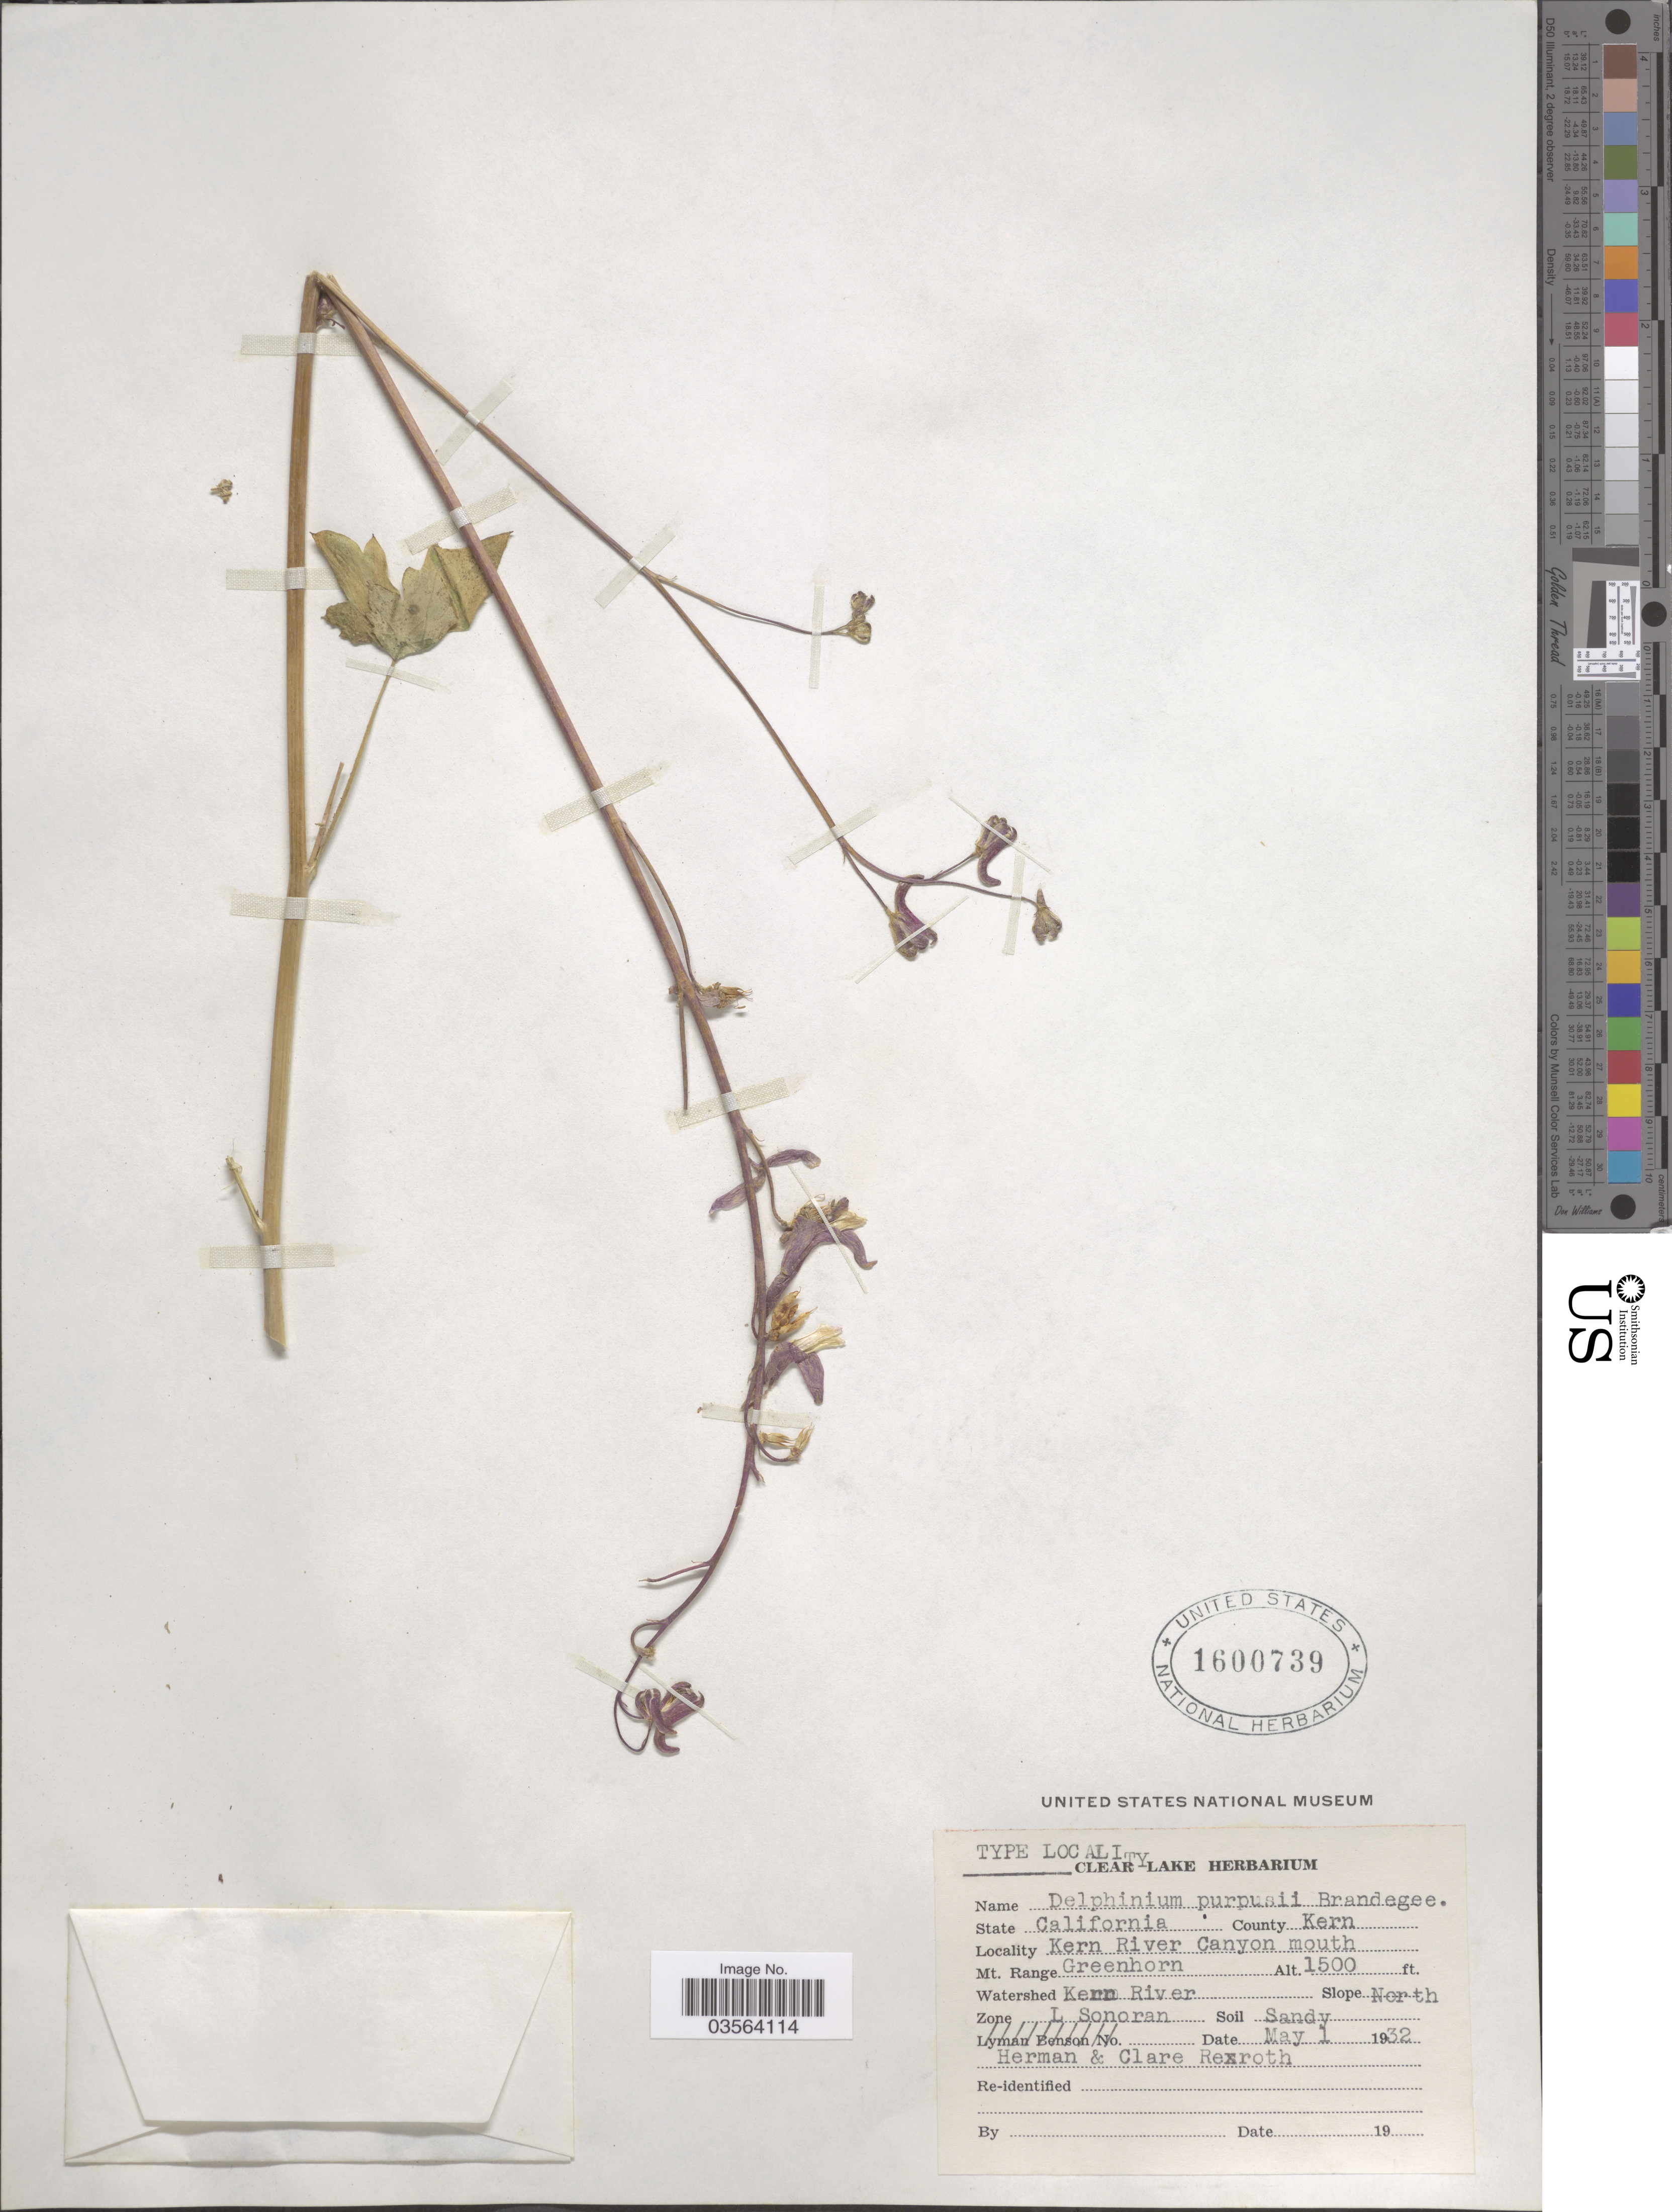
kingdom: Plantae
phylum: Tracheophyta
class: Magnoliopsida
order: Ranunculales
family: Ranunculaceae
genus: Delphinium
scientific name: Delphinium purpusii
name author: Brandegee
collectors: -. Herman & C. Rexroth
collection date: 1932-05-01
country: United States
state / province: California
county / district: Kern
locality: County Kern. Kern River Canyon mouth. Mt. Range Greenhorn. Watershed Kern River. Zone L Sonoran.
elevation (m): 457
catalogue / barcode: US 1600739